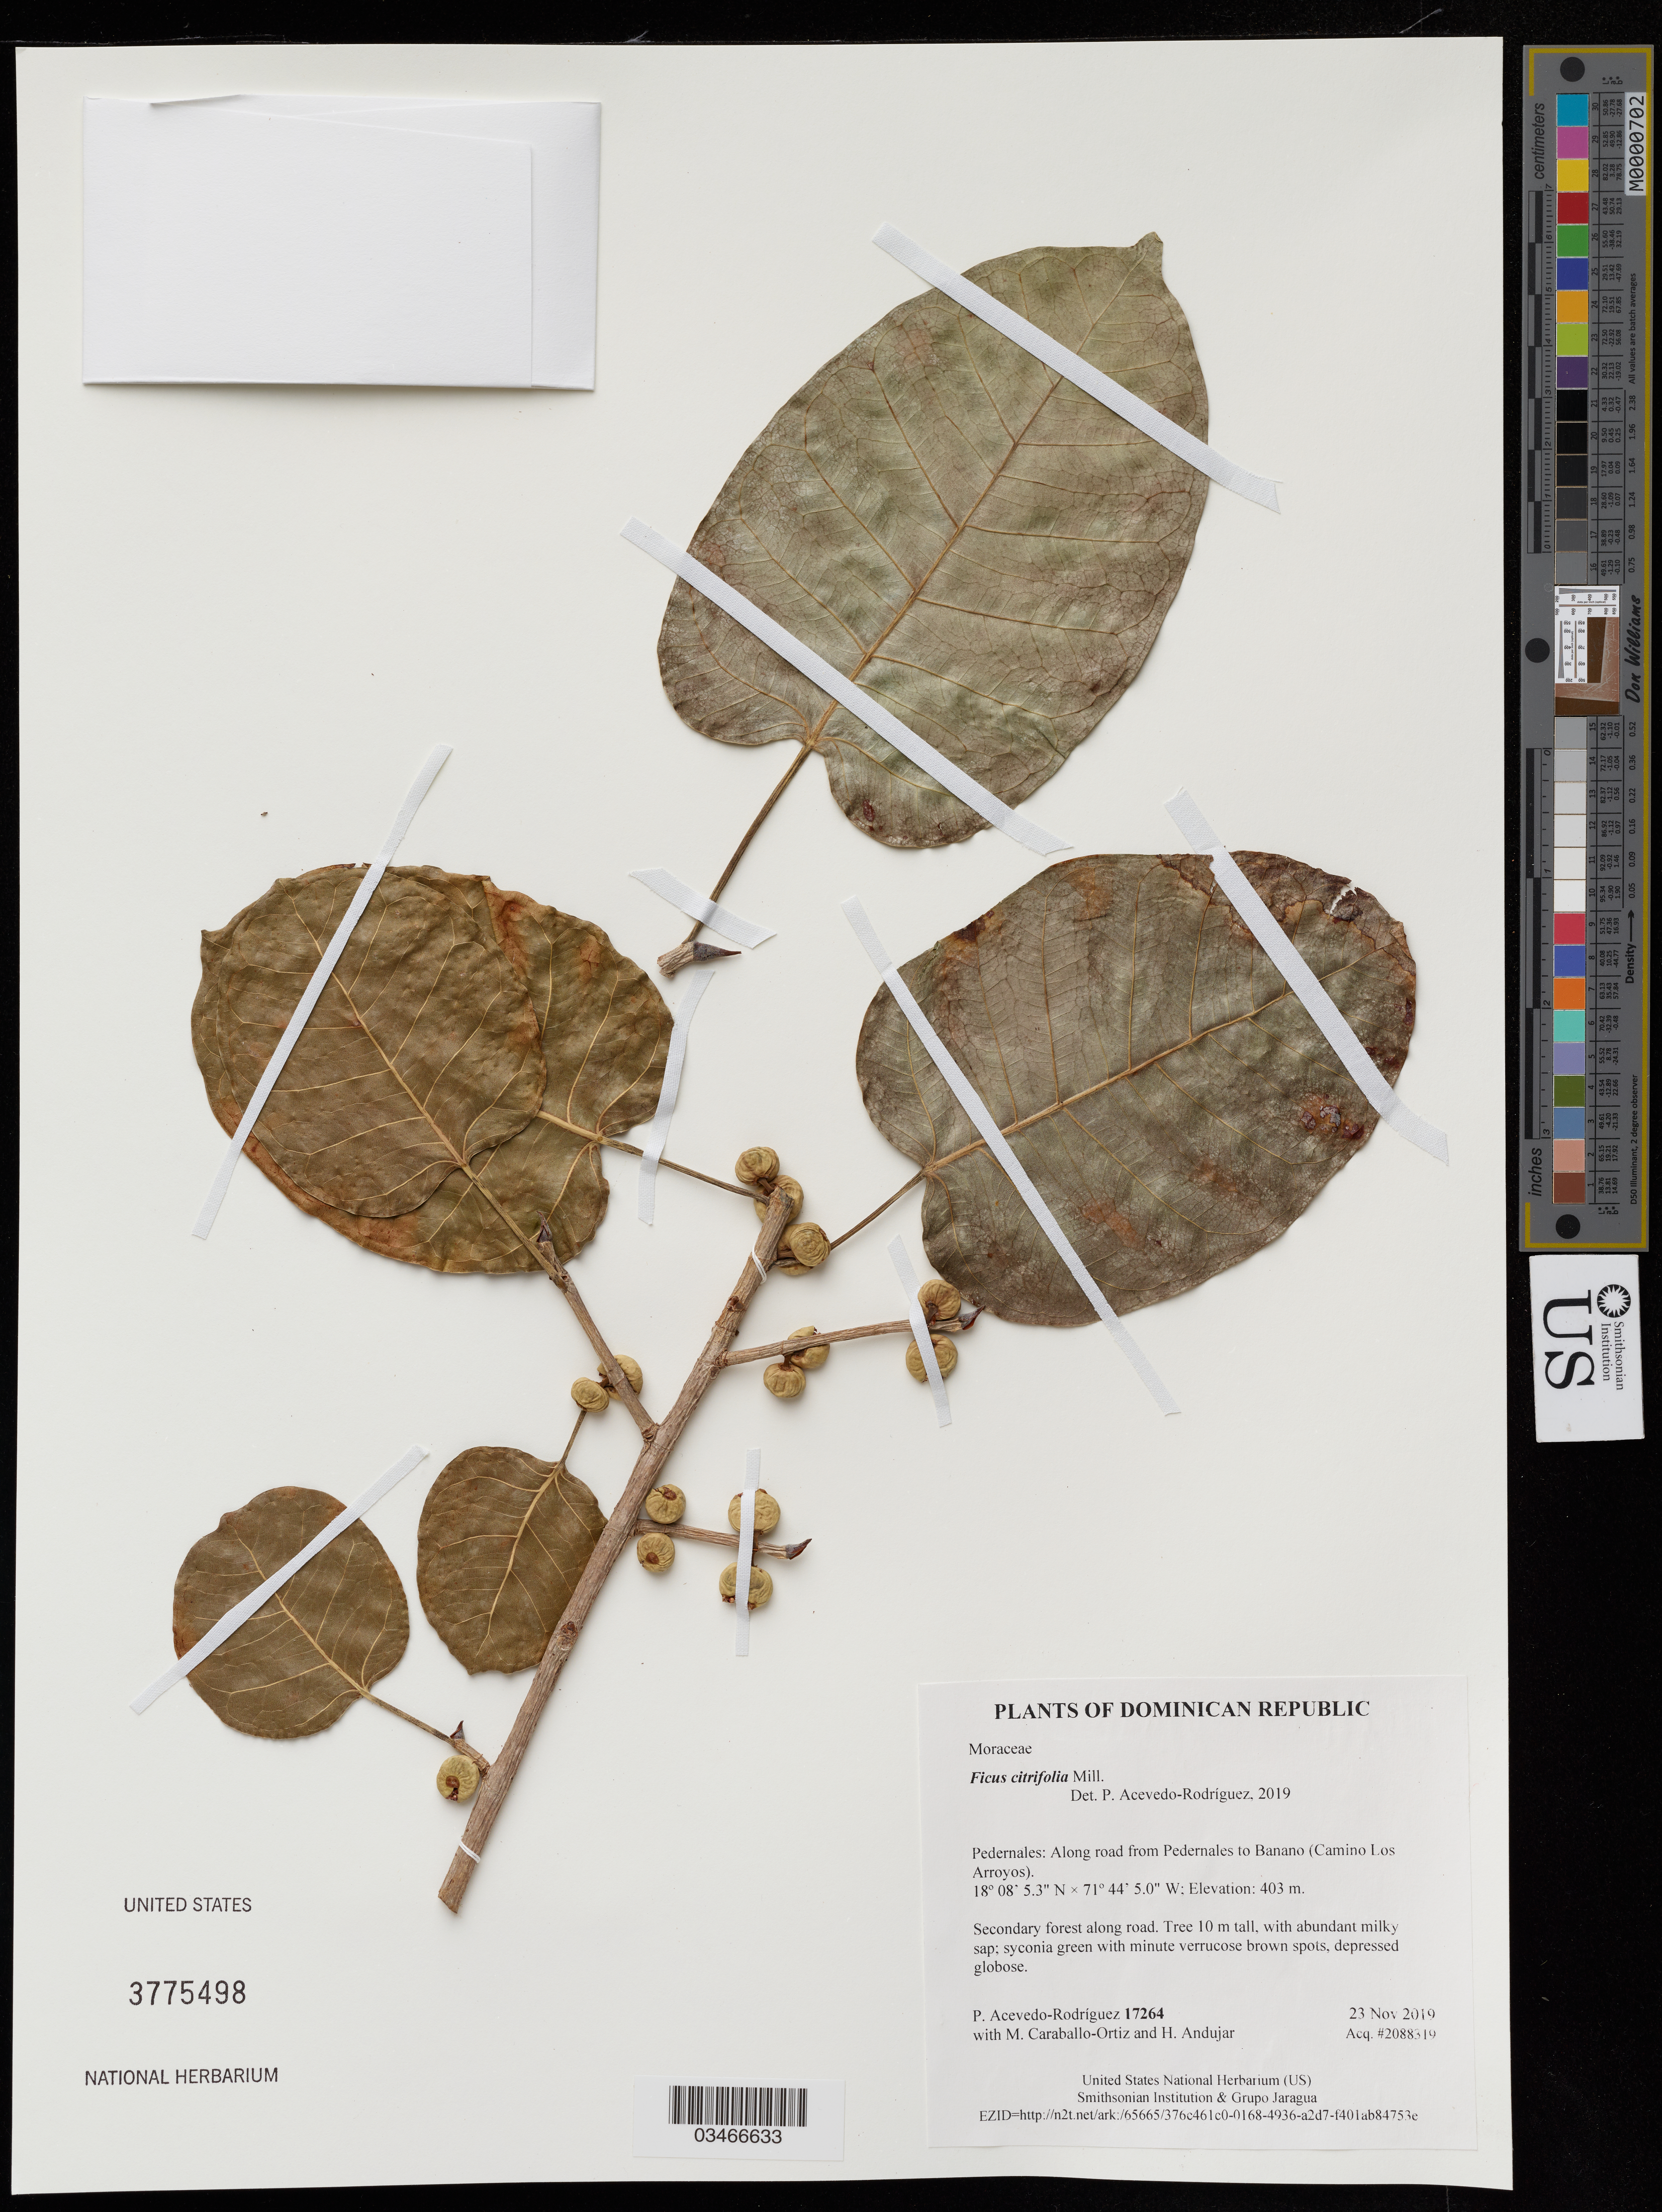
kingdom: Plantae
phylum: Tracheophyta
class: Magnoliopsida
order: Rosales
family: Moraceae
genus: Ficus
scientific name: Ficus citrifolia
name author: Mill.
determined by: Acevedo-Rodriguez, P., (US), Smithsonian Institution - National Museum of Natural History (UNITED STATES)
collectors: P. Acevedo-Rodriguez, M. Caraballo-Ortiz & H. Andujar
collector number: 17264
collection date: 2019-11-23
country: Dominican Republic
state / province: Pedernales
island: Hispaniola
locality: Along road from Pedernales to Banano (Camino Los Arroyos), disturbed roadside vegetation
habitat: Secondary forest along road.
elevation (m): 403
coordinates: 18.13481 N, 71.73473 W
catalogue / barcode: US 3775498